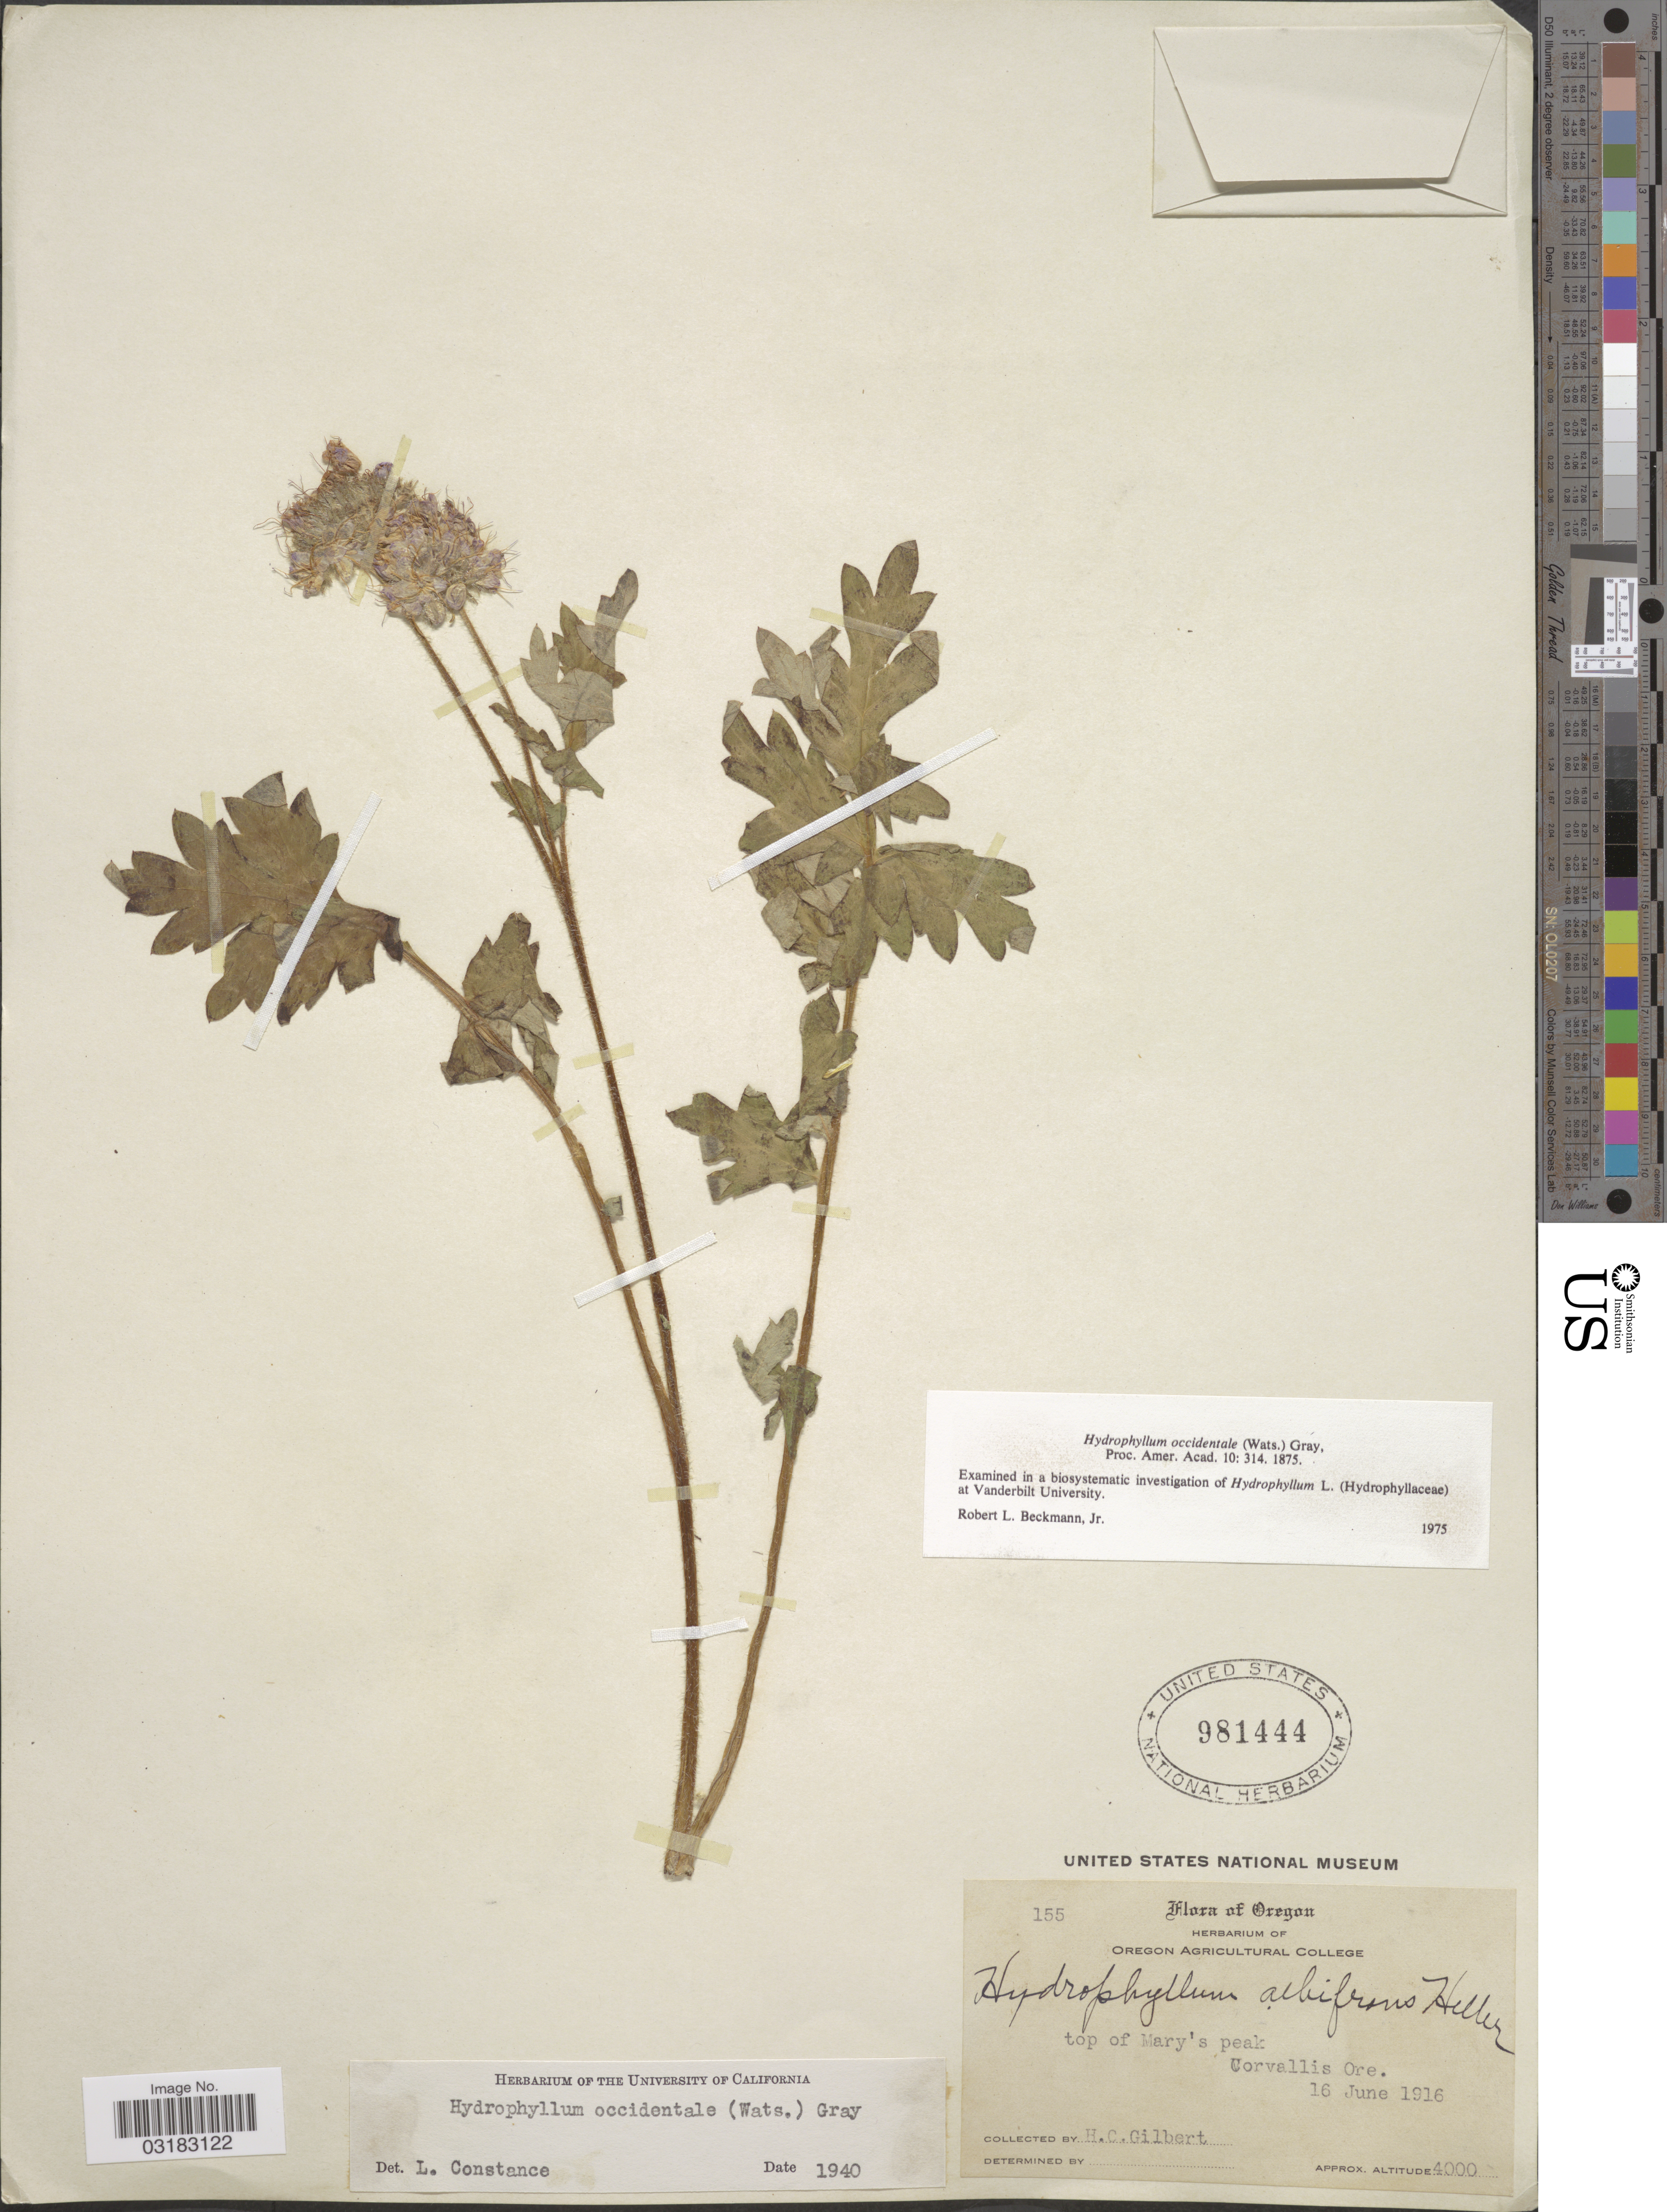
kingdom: Plantae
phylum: Tracheophyta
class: Magnoliopsida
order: Boraginales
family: Hydrophyllaceae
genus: Hydrophyllum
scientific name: Hydrophyllum occidentale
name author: (S. Watson) A. Gray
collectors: H. Gilbert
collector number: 155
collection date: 1916-06-16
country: United States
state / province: Oregon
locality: Top of Mary's peak. Corvallis Ore.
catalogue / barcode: US 981444